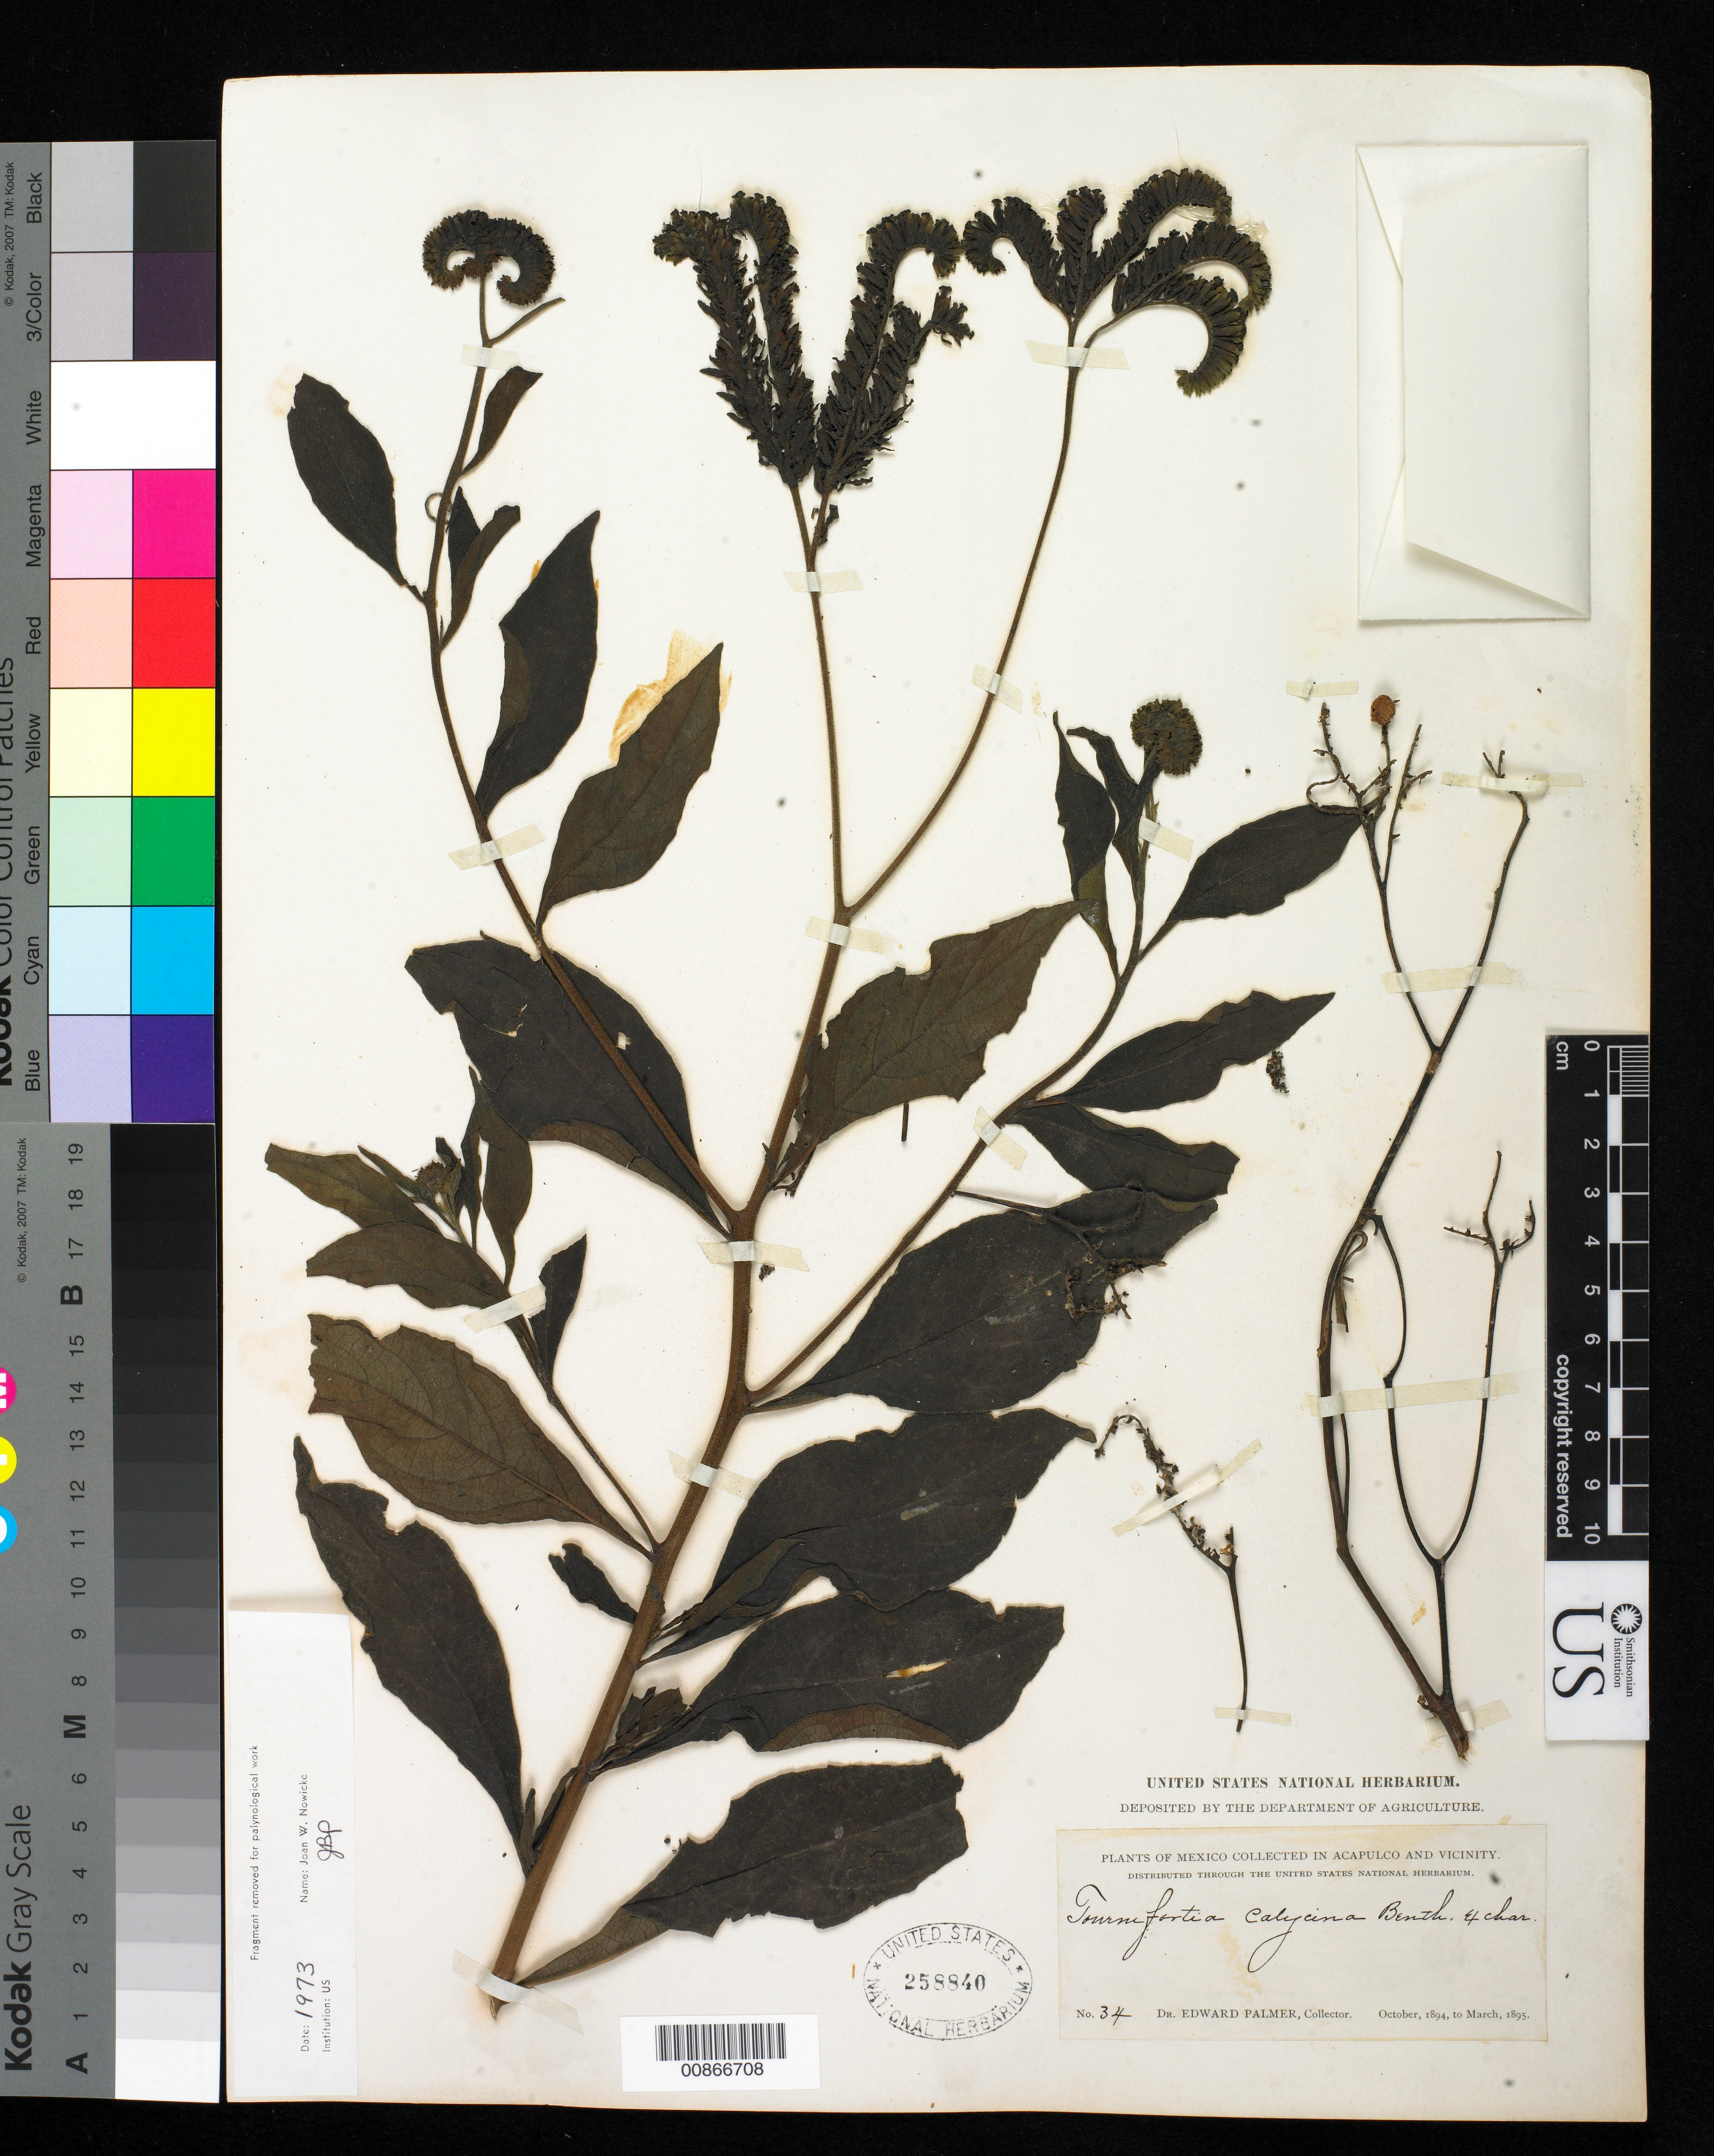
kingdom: Plantae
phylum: Tracheophyta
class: Magnoliopsida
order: Boraginales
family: Heliotropiaceae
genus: Tournefortia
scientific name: Tournefortia calycina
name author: Benth.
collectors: E. Palmer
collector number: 34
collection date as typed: Oct 1894 to -- Mar 1895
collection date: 1894-10/1895-03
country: Mexico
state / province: Guerrero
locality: Acapulco, Guerrero and vicinity.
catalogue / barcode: US 258840